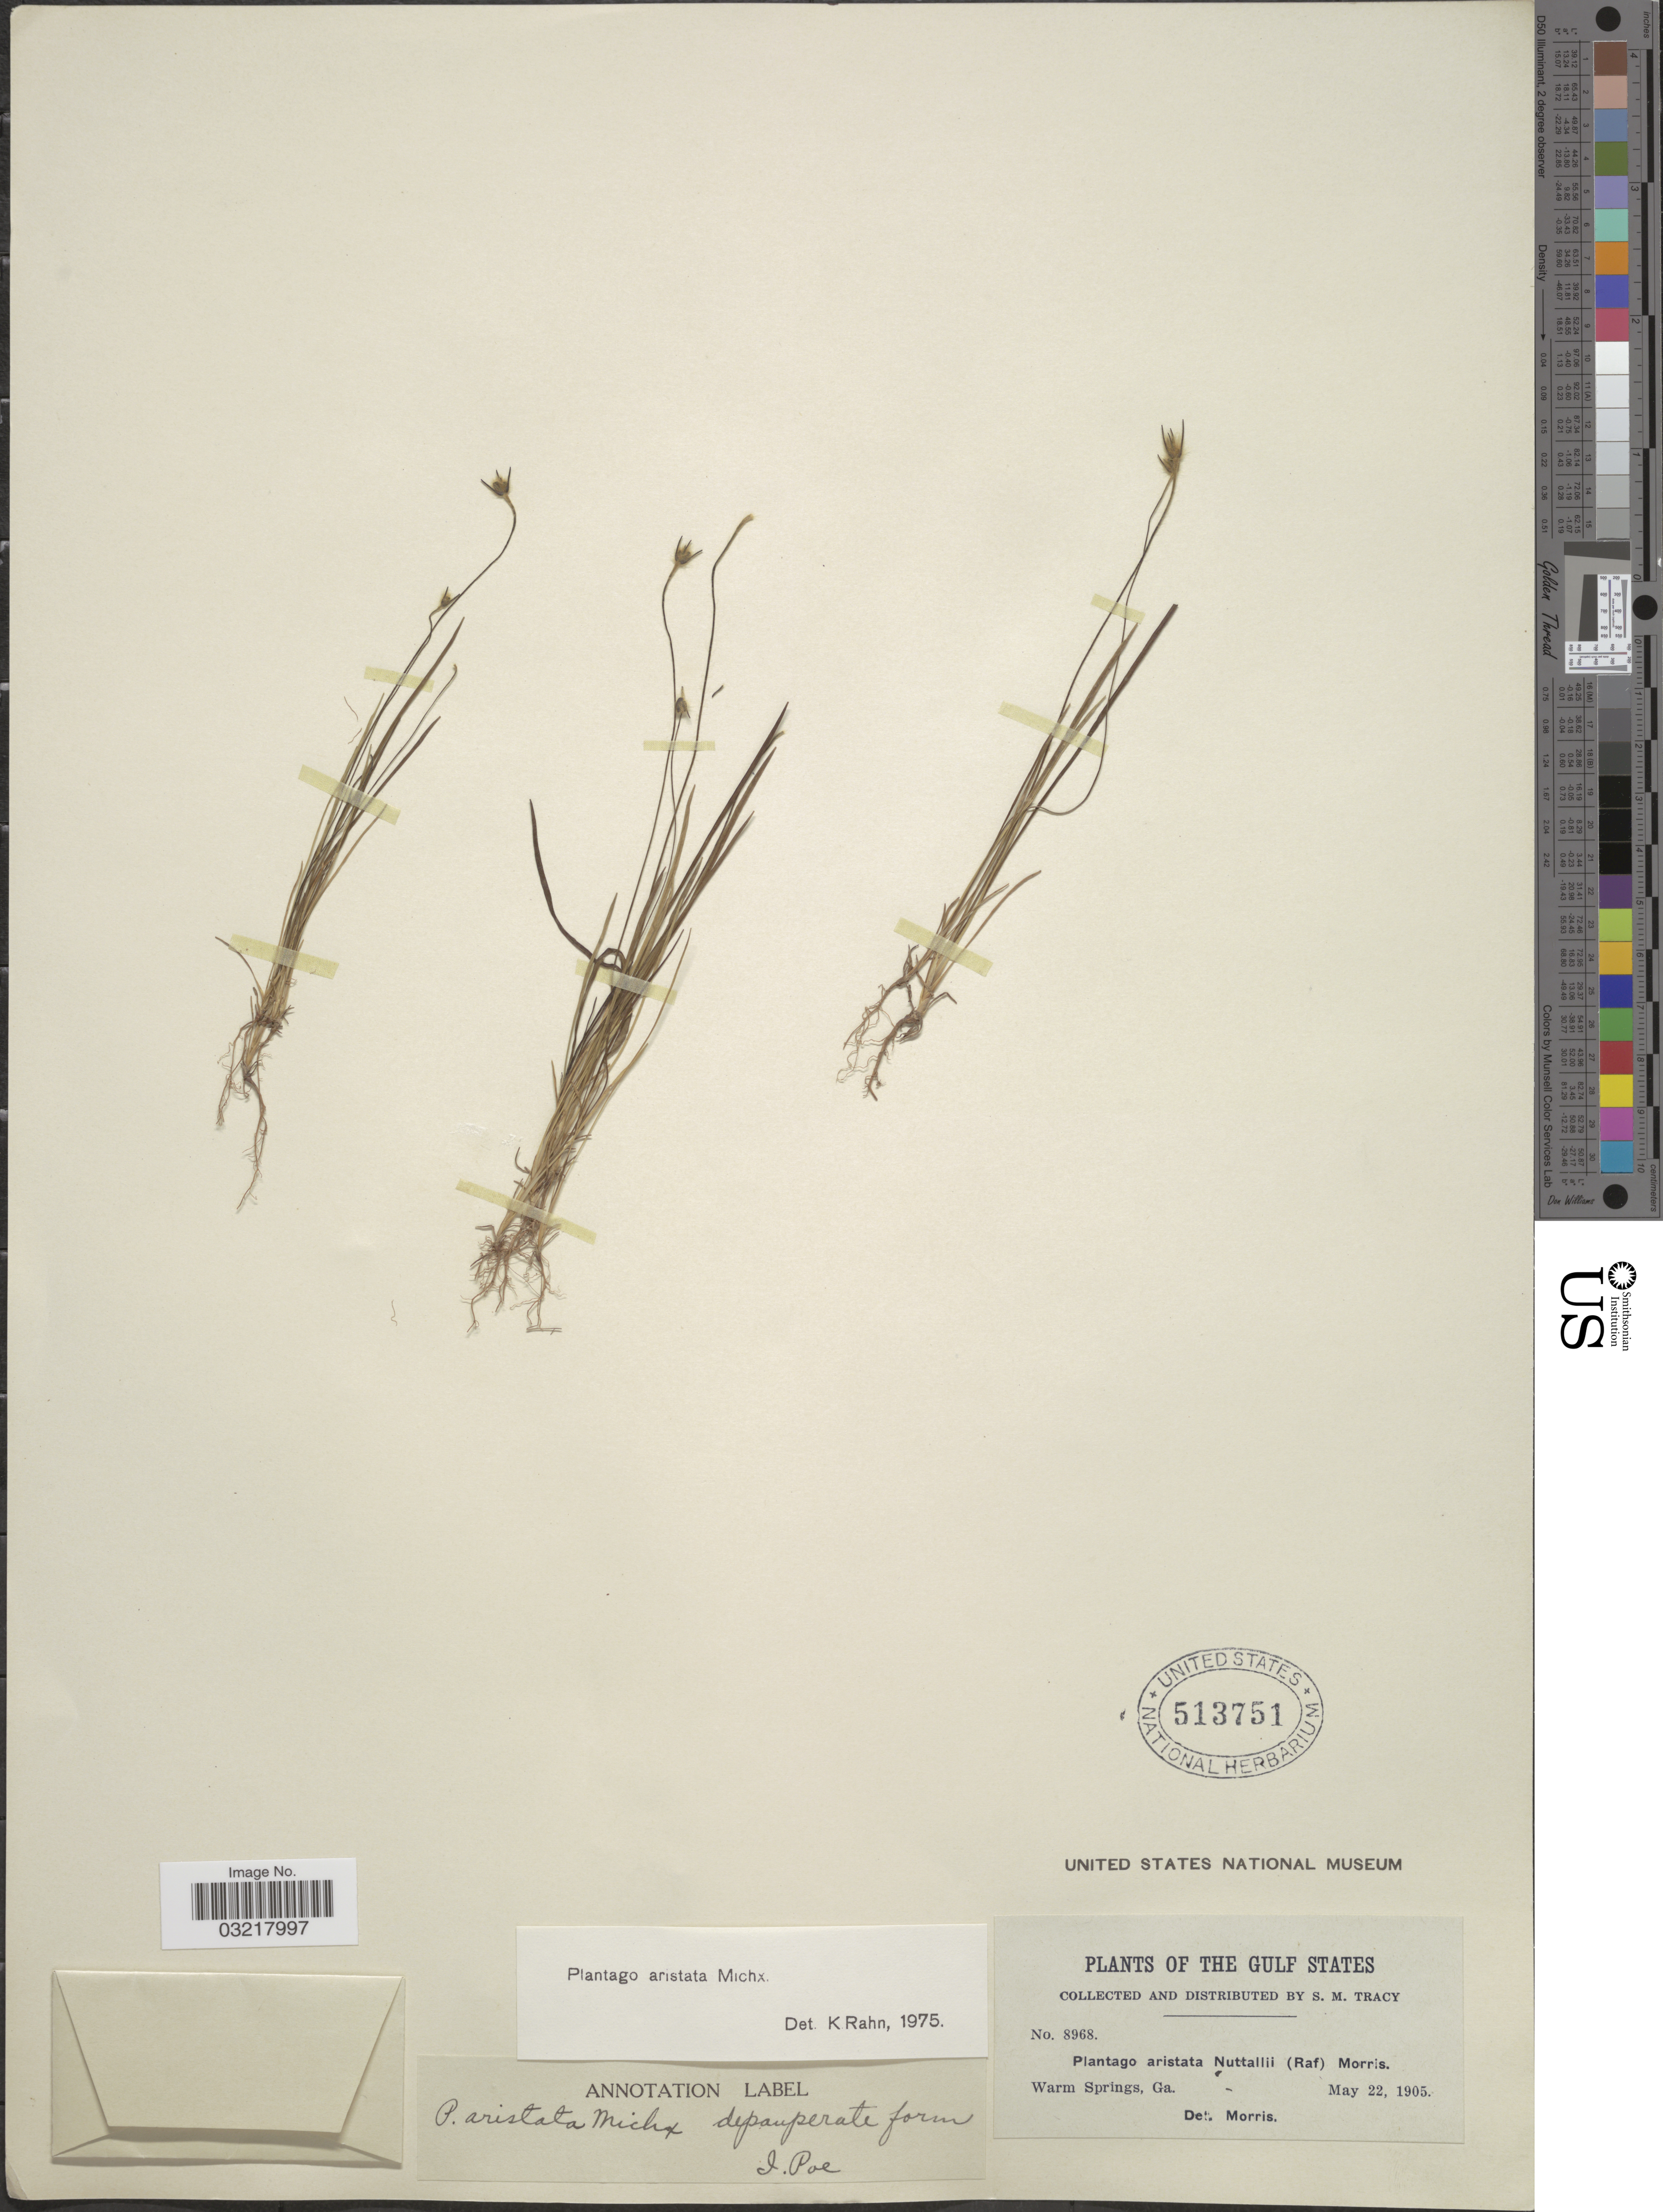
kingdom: Plantae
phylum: Tracheophyta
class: Magnoliopsida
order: Lamiales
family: Plantaginaceae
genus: Plantago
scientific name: Plantago aristata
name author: Michx.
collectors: S. M. Tracy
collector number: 8968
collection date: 1905-05-22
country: United States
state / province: Georgia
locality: The Gulf States. Warm Springs, Ga.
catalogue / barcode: US 513751